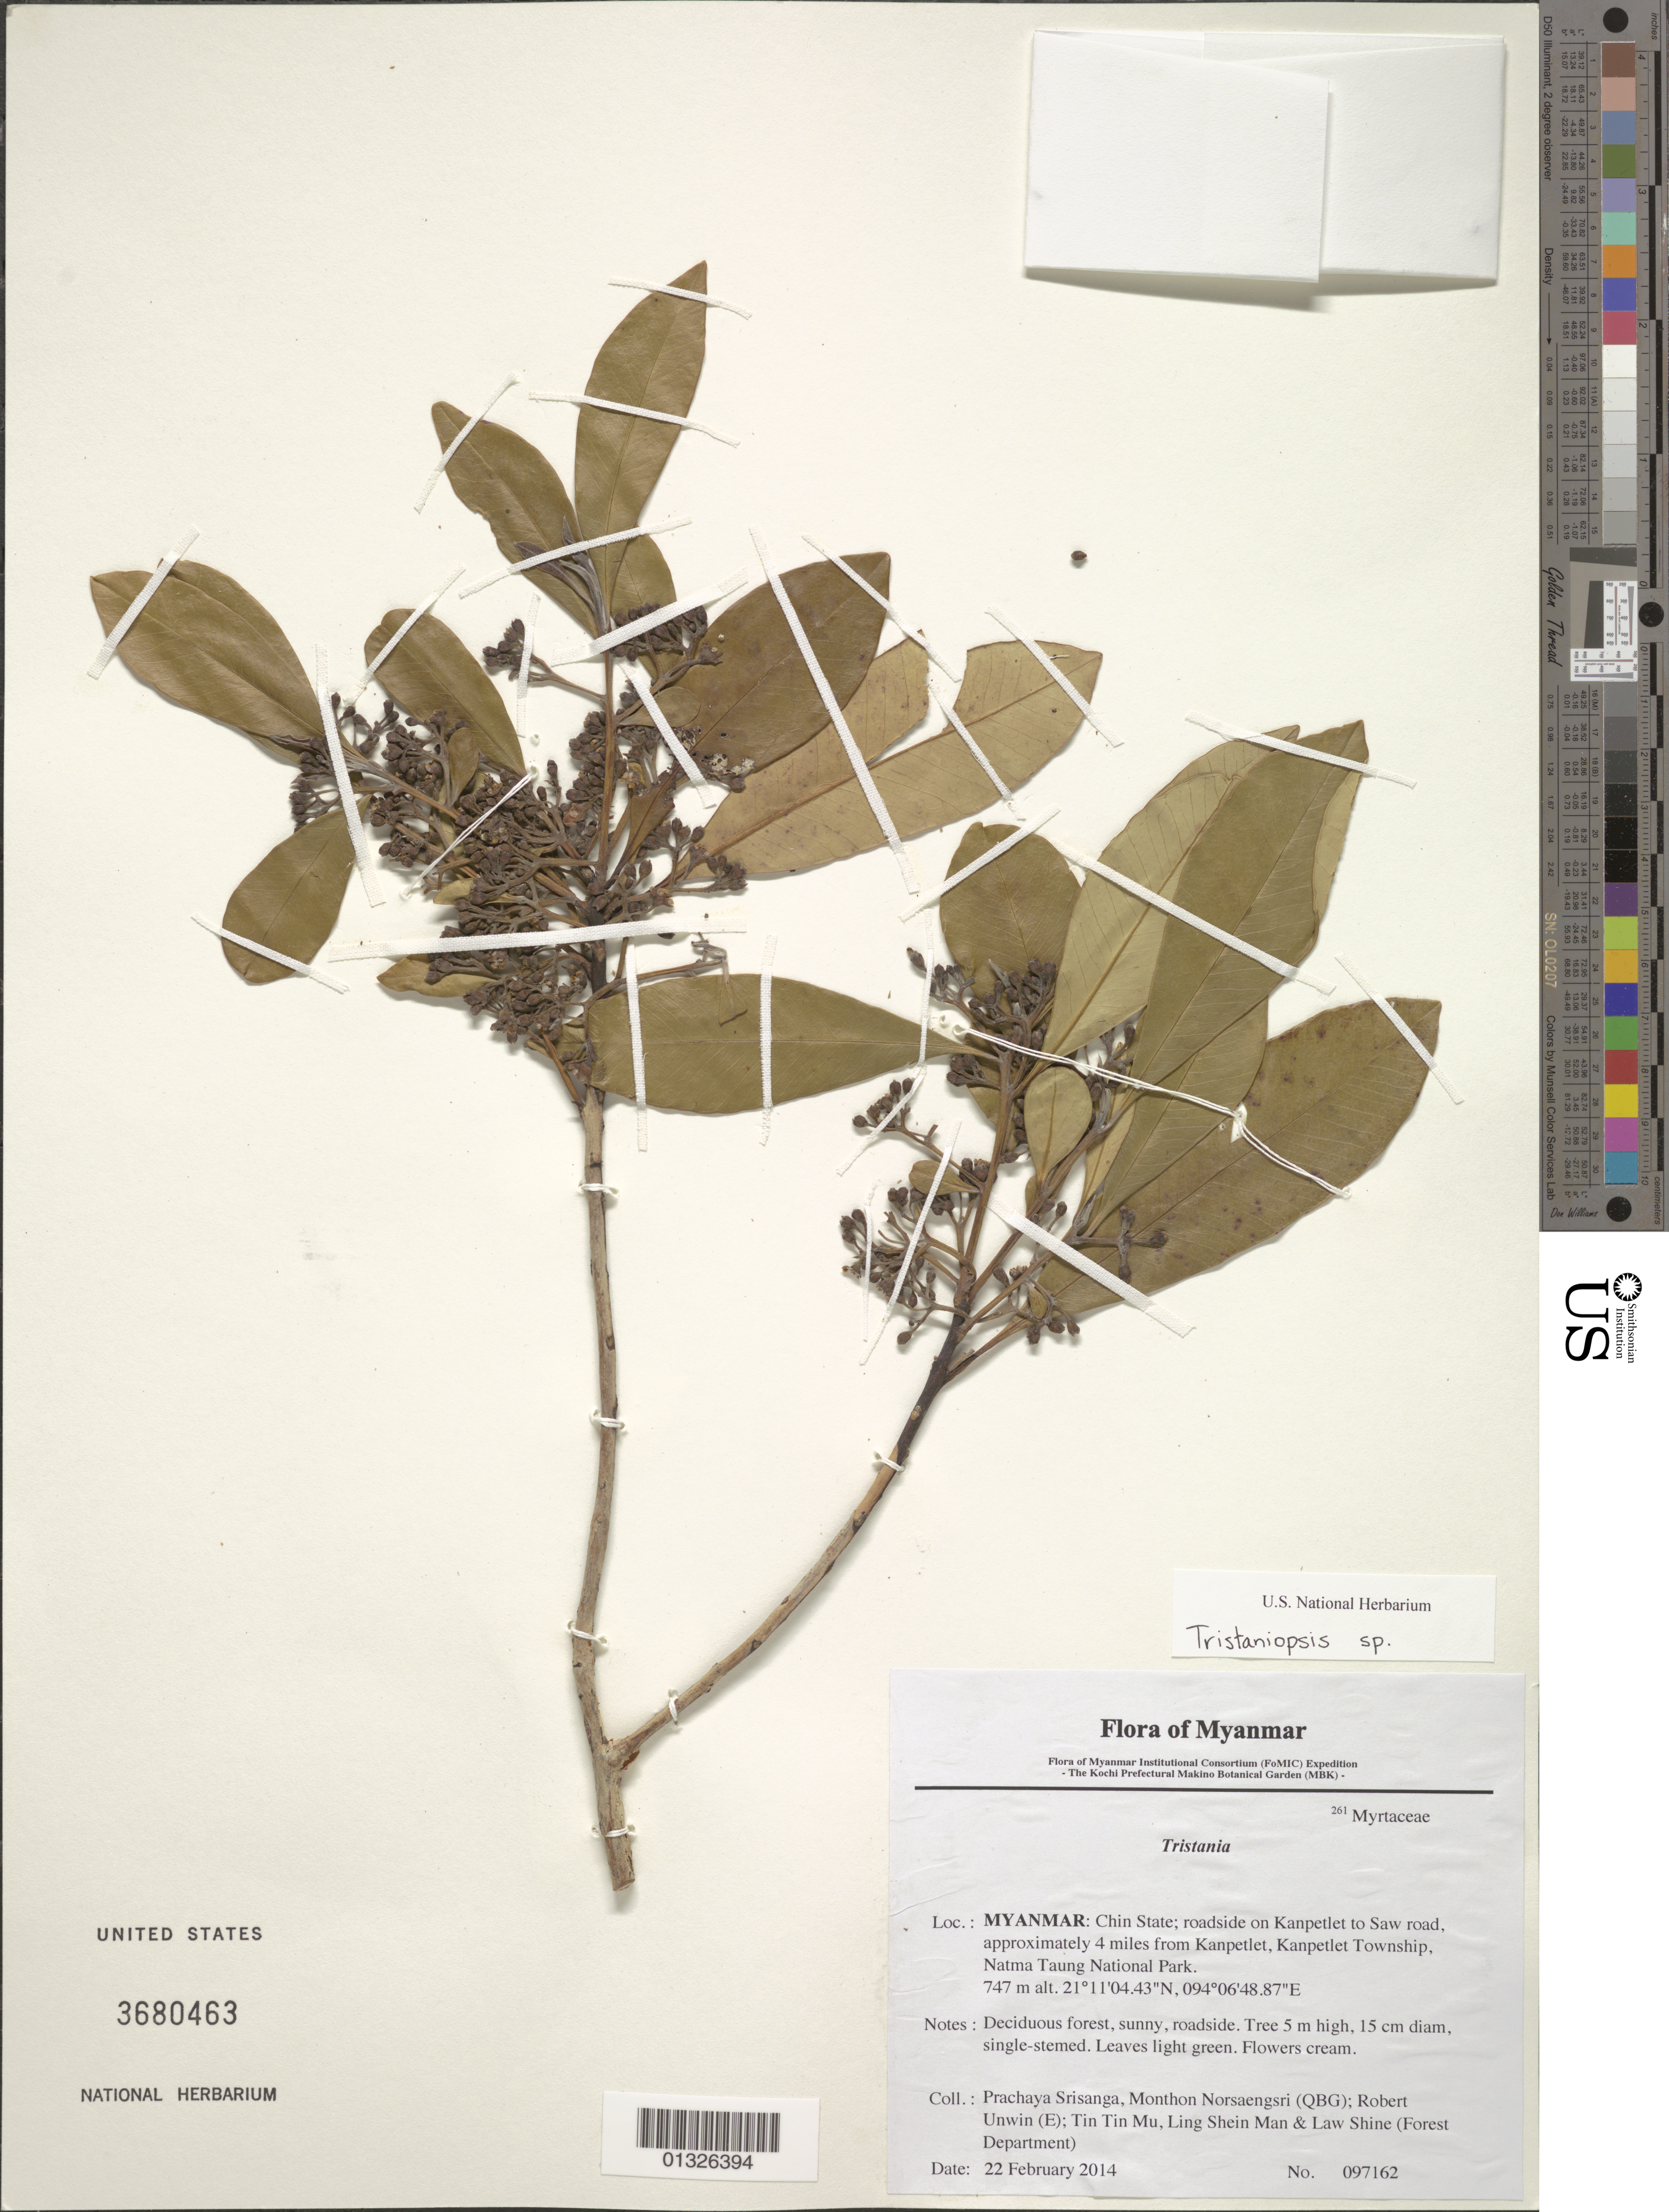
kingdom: Plantae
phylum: Tracheophyta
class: Magnoliopsida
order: Myrtales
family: Myrtaceae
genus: Tristaniopsis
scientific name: Tristaniopsis sp.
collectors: P. Srisanga, M. Norsaengsri, R. Unwin, Tin Tin Mu, Ling Shein Man & L. Shine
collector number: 97162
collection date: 2014-02-22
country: Myanmar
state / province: Chin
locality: Roadside on Kanpetlet to Saw road, approximately 4 miles from Kanpetlet, Kanpetlet Township, Natma Taung National Park.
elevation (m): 747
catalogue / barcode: US 3680463